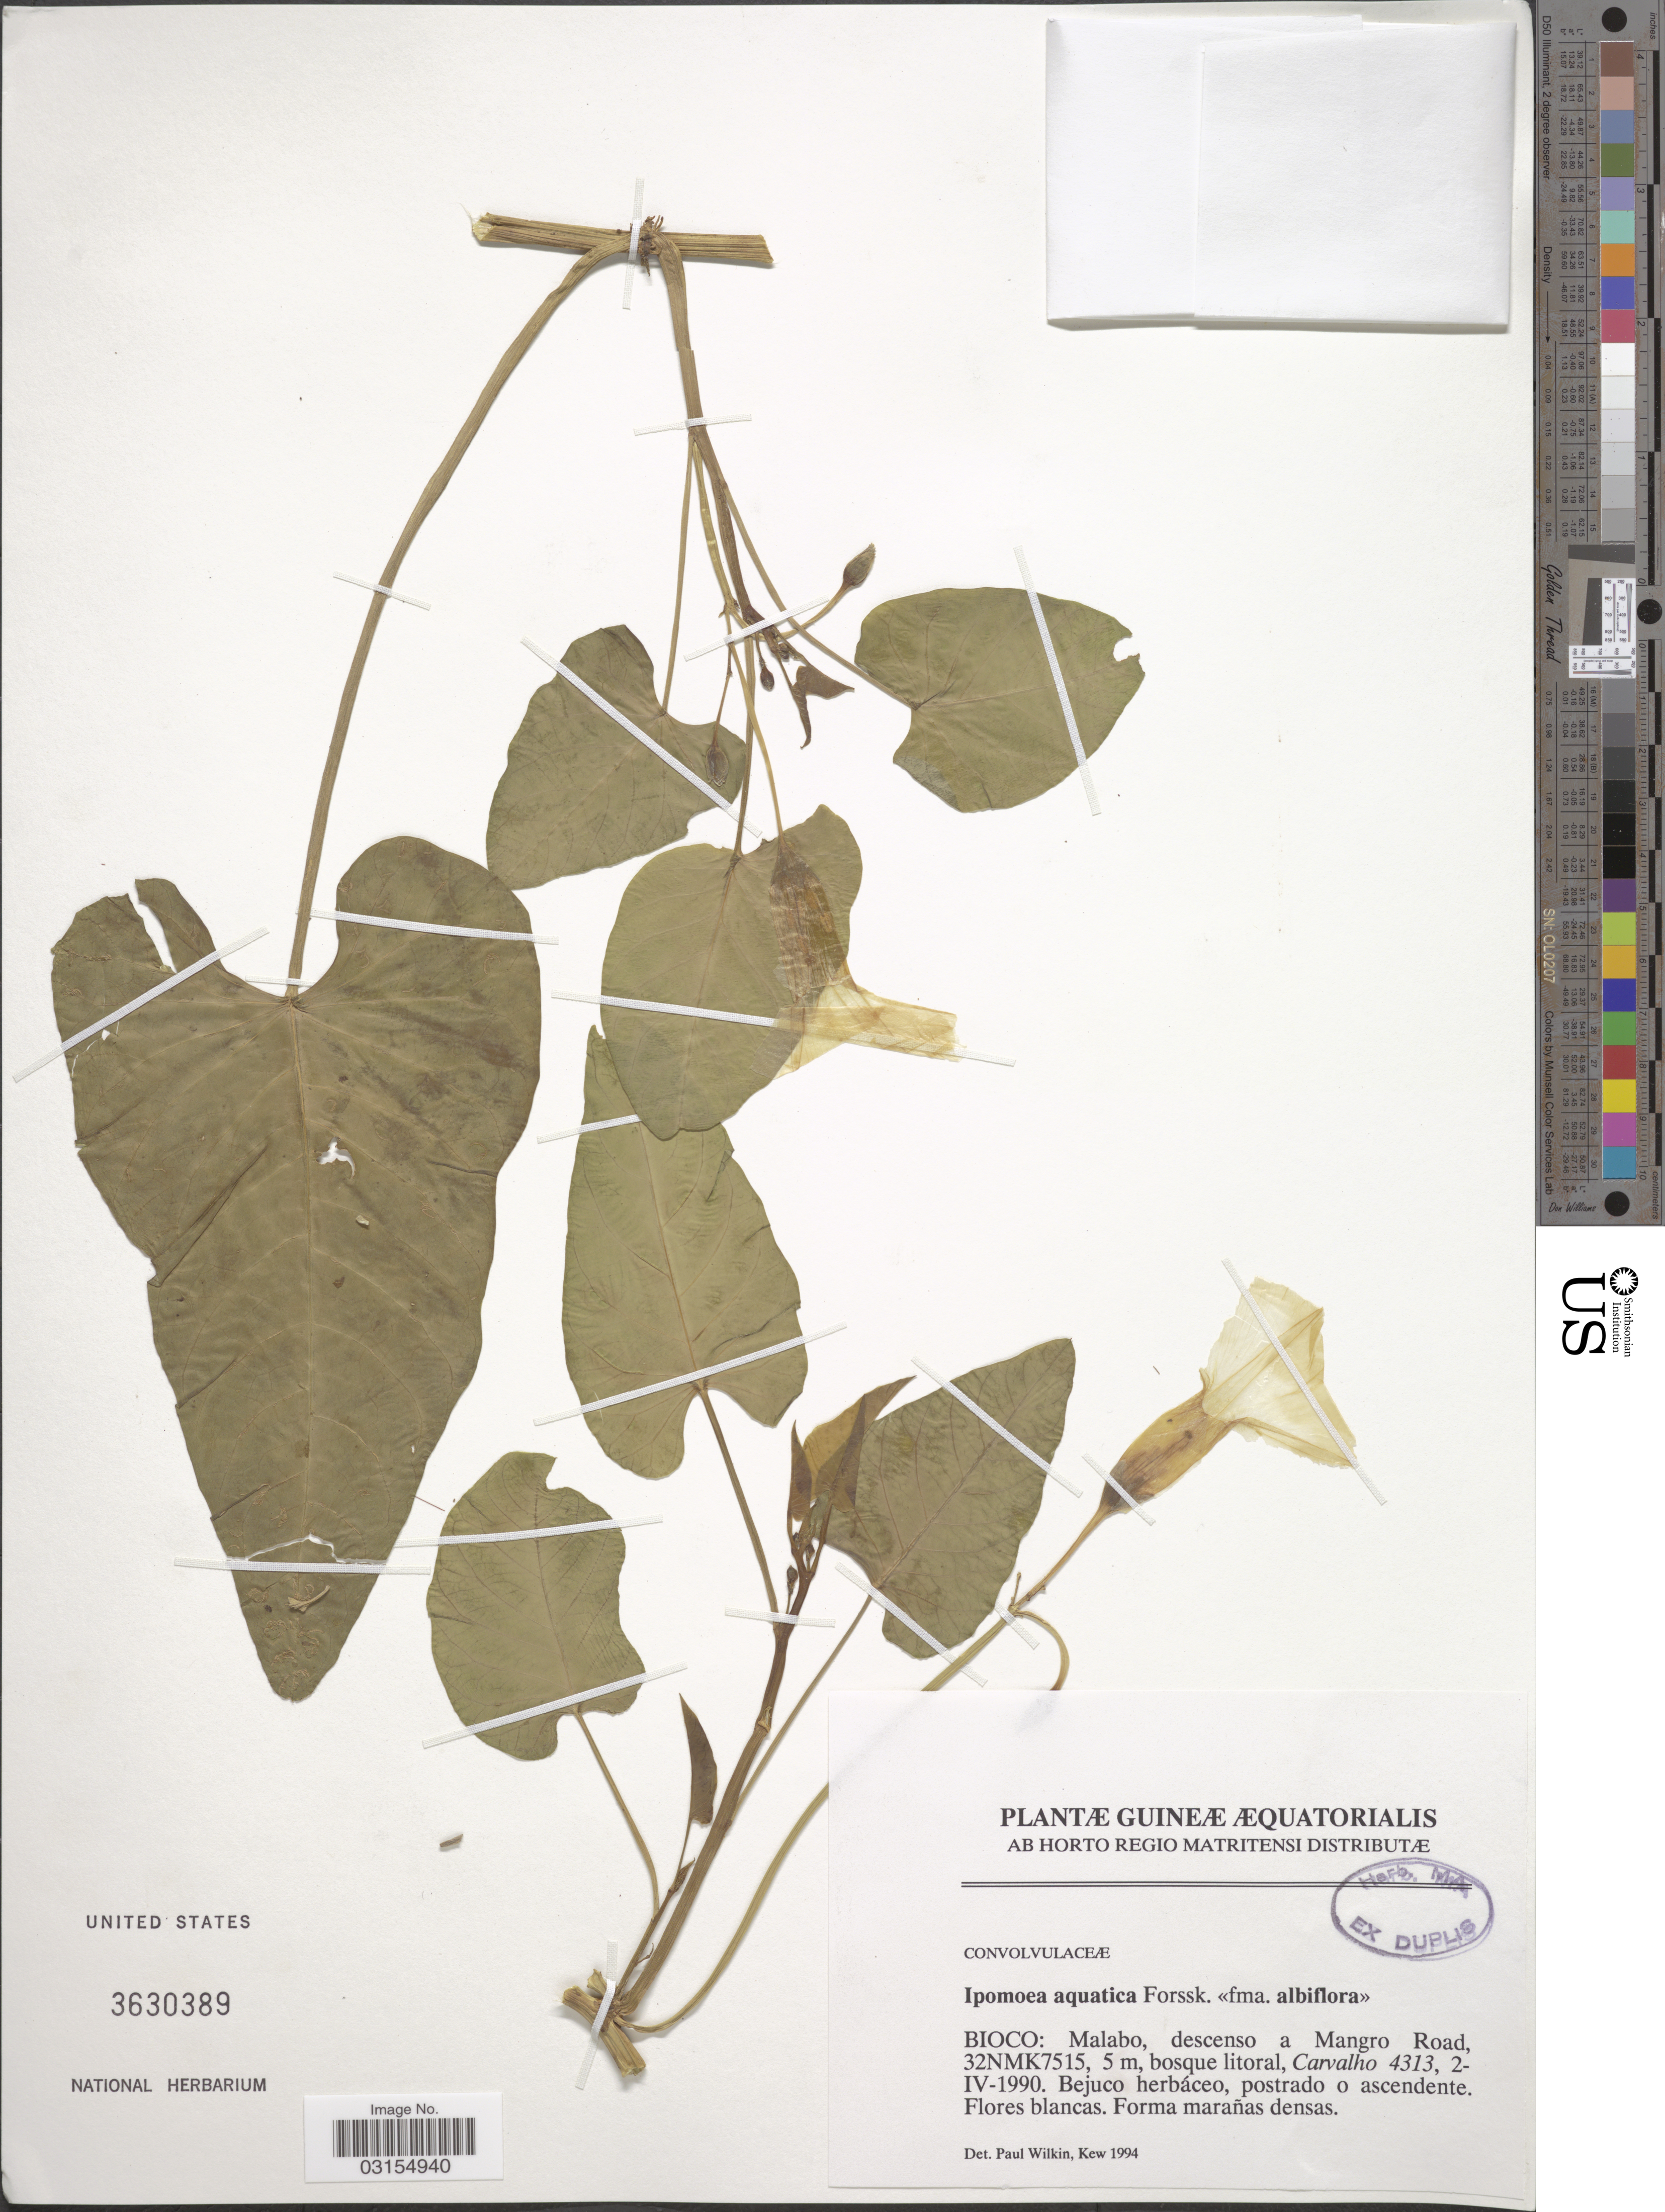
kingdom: Plantae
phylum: Tracheophyta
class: Magnoliopsida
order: Solanales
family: Convolvulaceae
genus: Ipomoea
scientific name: Ipomoea aquatica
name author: Forssk.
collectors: Carvalho, --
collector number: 4313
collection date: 1990-04-02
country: Equatorial Guinea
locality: Guineæ Æquatorialis. Bioco: Malabo,descenso a Mangro Road, 32NMK7515.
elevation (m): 5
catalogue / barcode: US 3630389